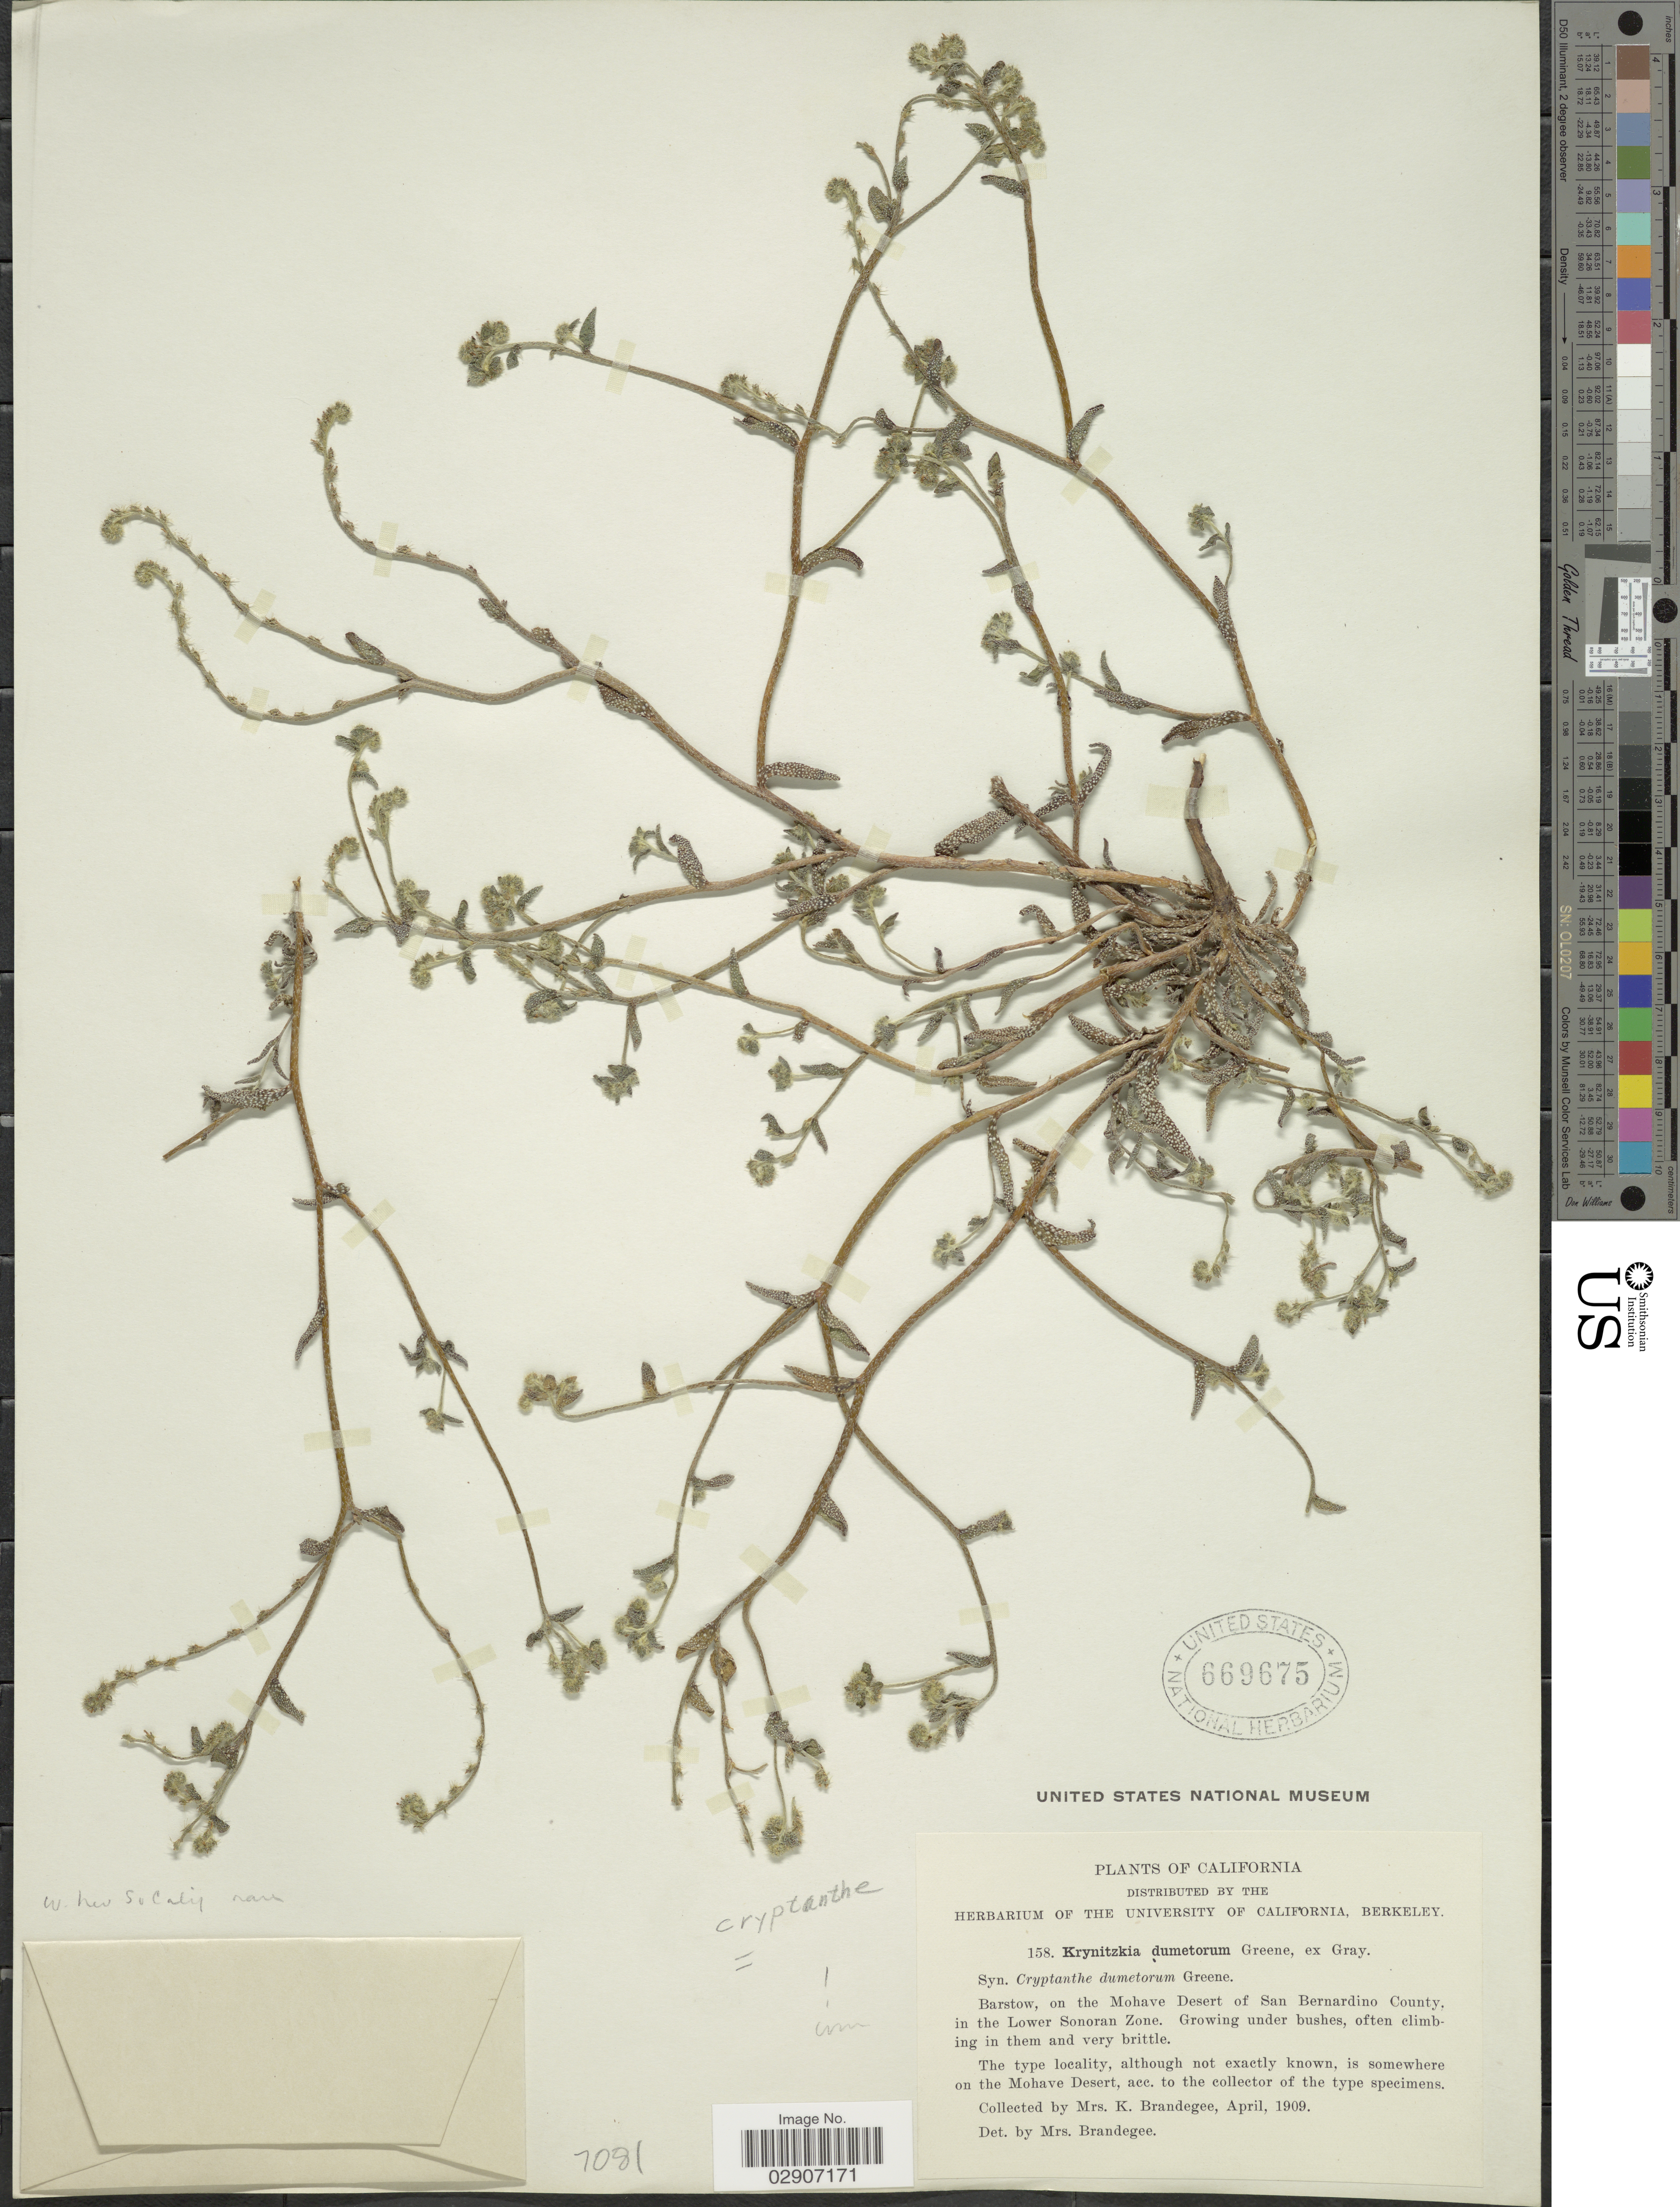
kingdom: Plantae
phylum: Tracheophyta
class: Magnoliopsida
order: Boraginales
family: Boraginaceae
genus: Cryptantha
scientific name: Cryptantha dumetorum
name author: (S.W. Greene ex A. Gray) S.W. Greene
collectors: M. K. Brandegee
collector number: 158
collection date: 1909-04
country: United States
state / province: California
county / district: San Bernardino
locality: Barstow, on the Mohave Desert of San Bernardino County, in the Lower Sonoran Zone.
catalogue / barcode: US 669675